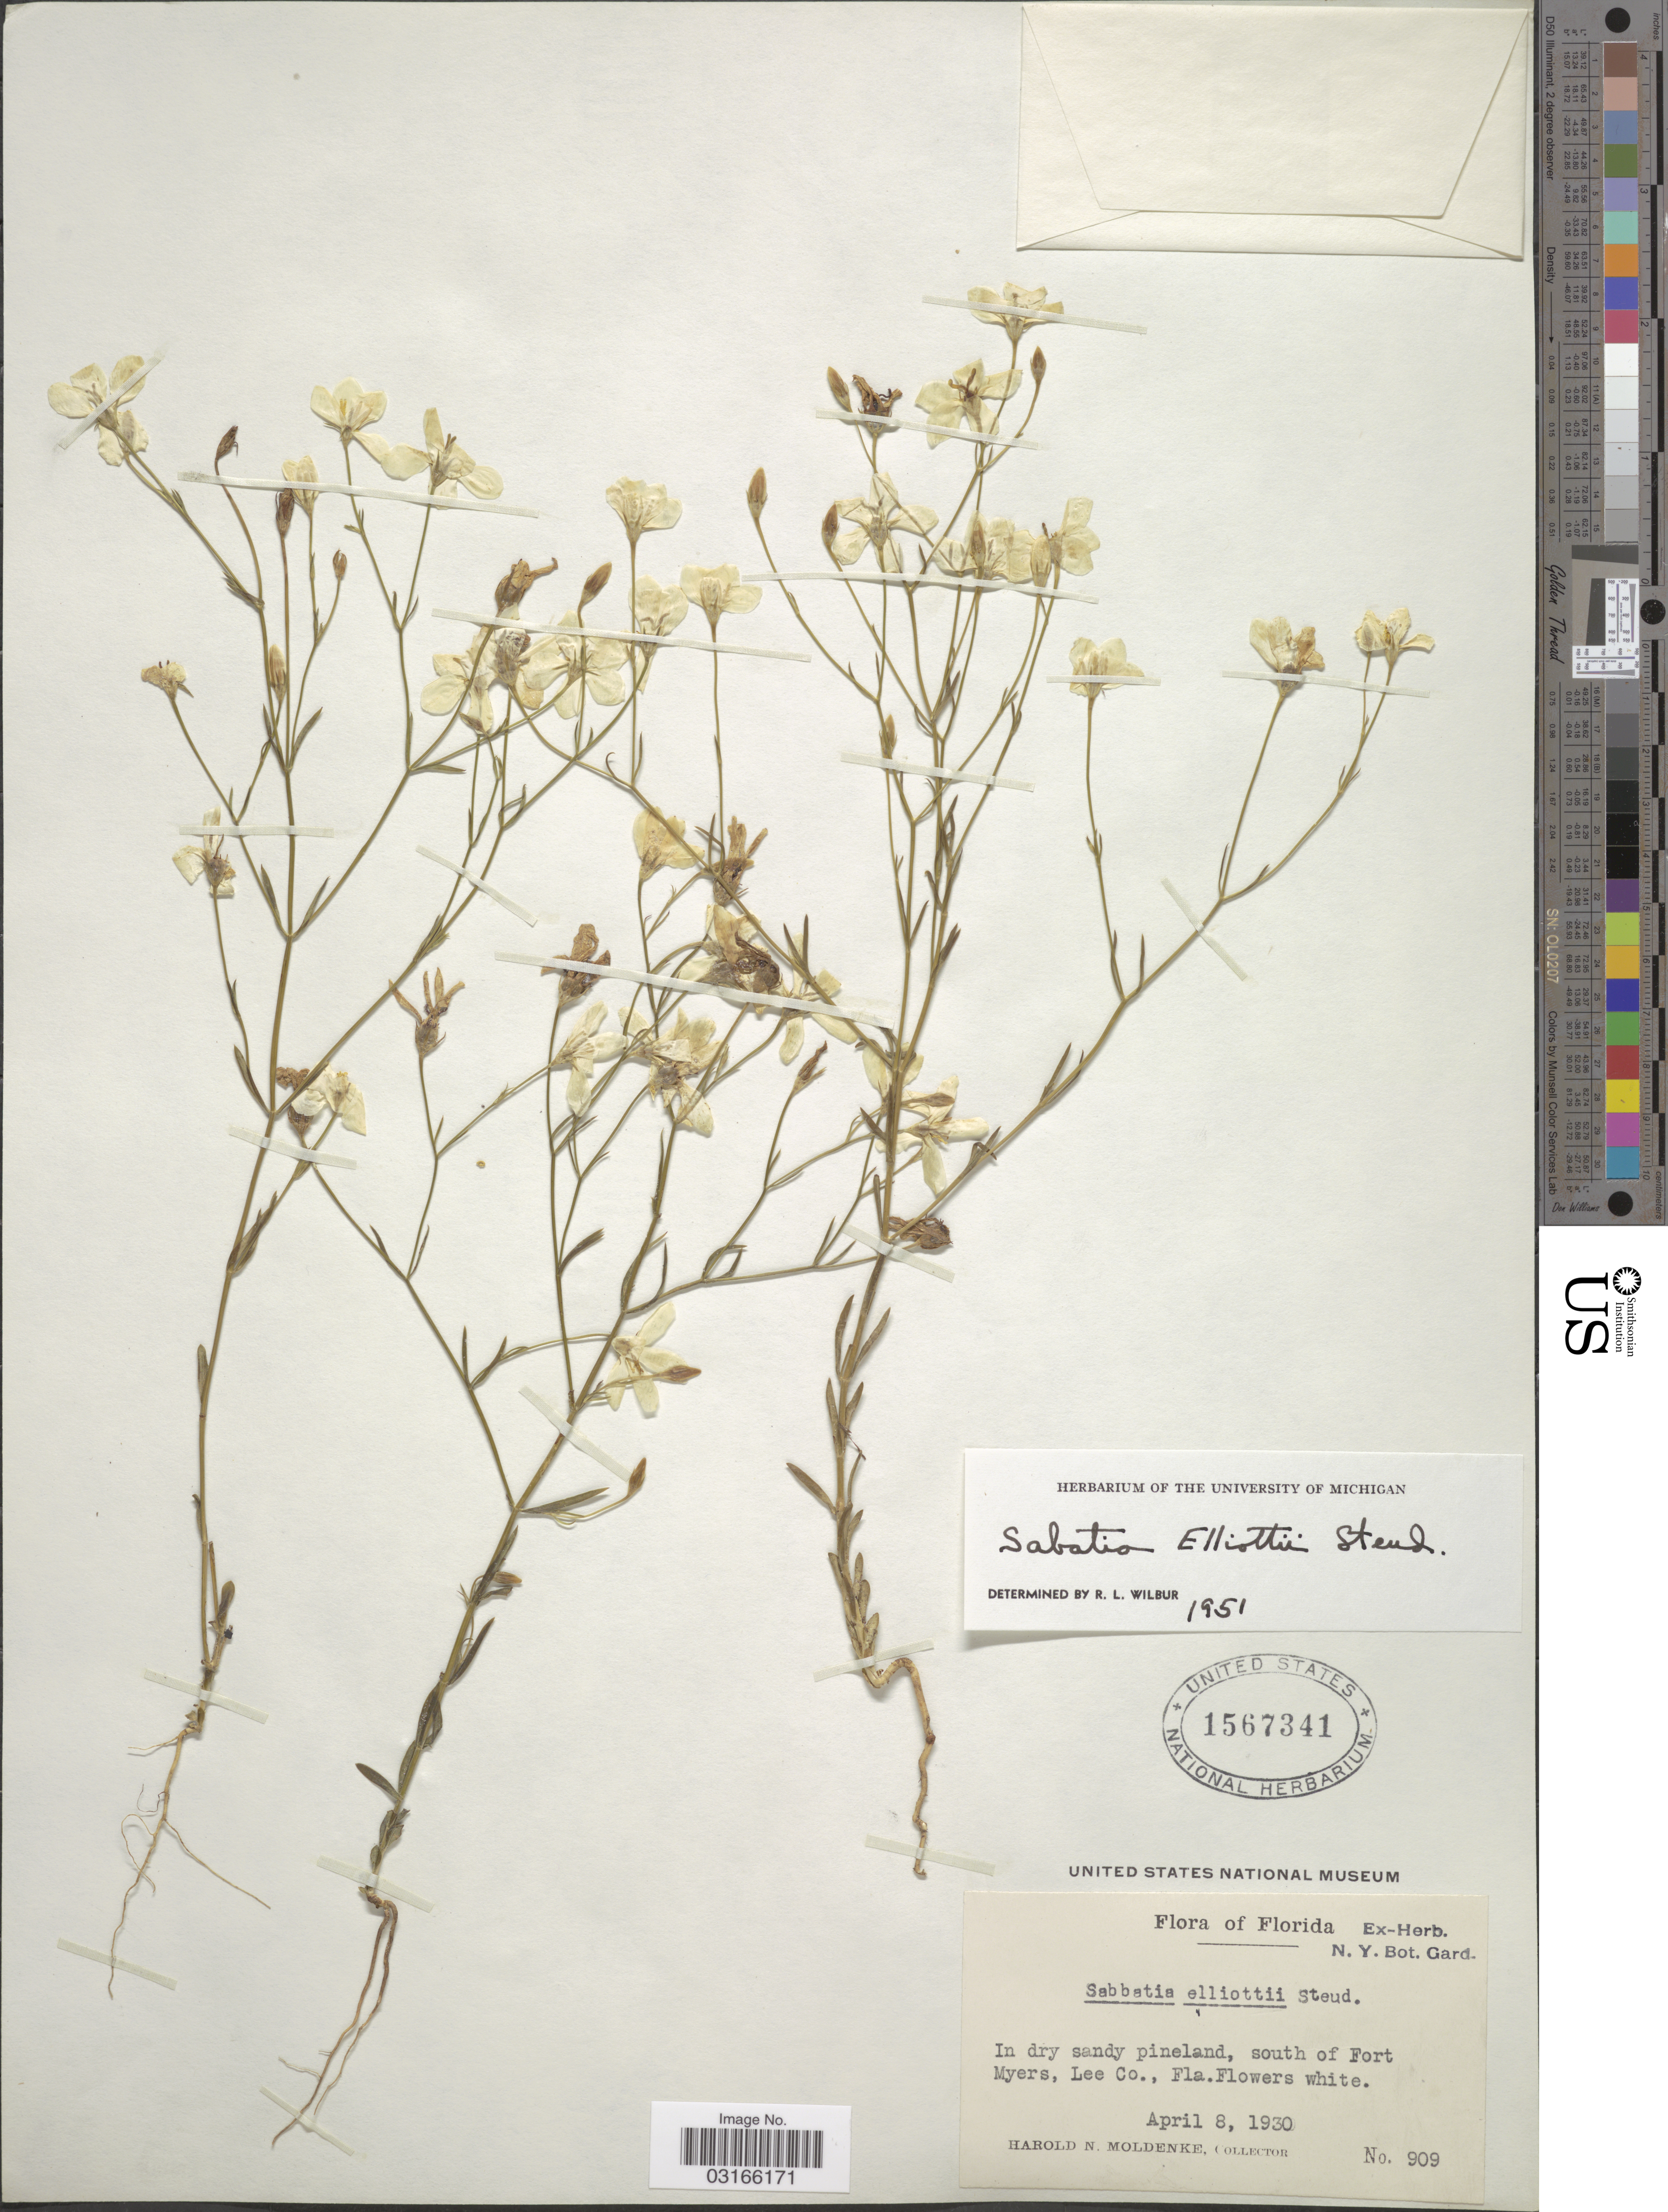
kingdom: Plantae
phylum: Tracheophyta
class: Magnoliopsida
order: Gentianales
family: Gentianaceae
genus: Sabatia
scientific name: Sabatia brevifolia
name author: Raf.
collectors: H. N. Moldenke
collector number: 909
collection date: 1930-04-08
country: United States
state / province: Florida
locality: In dry sandy pineland, south of Fort Myers, Lee Co.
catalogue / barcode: US 1567341